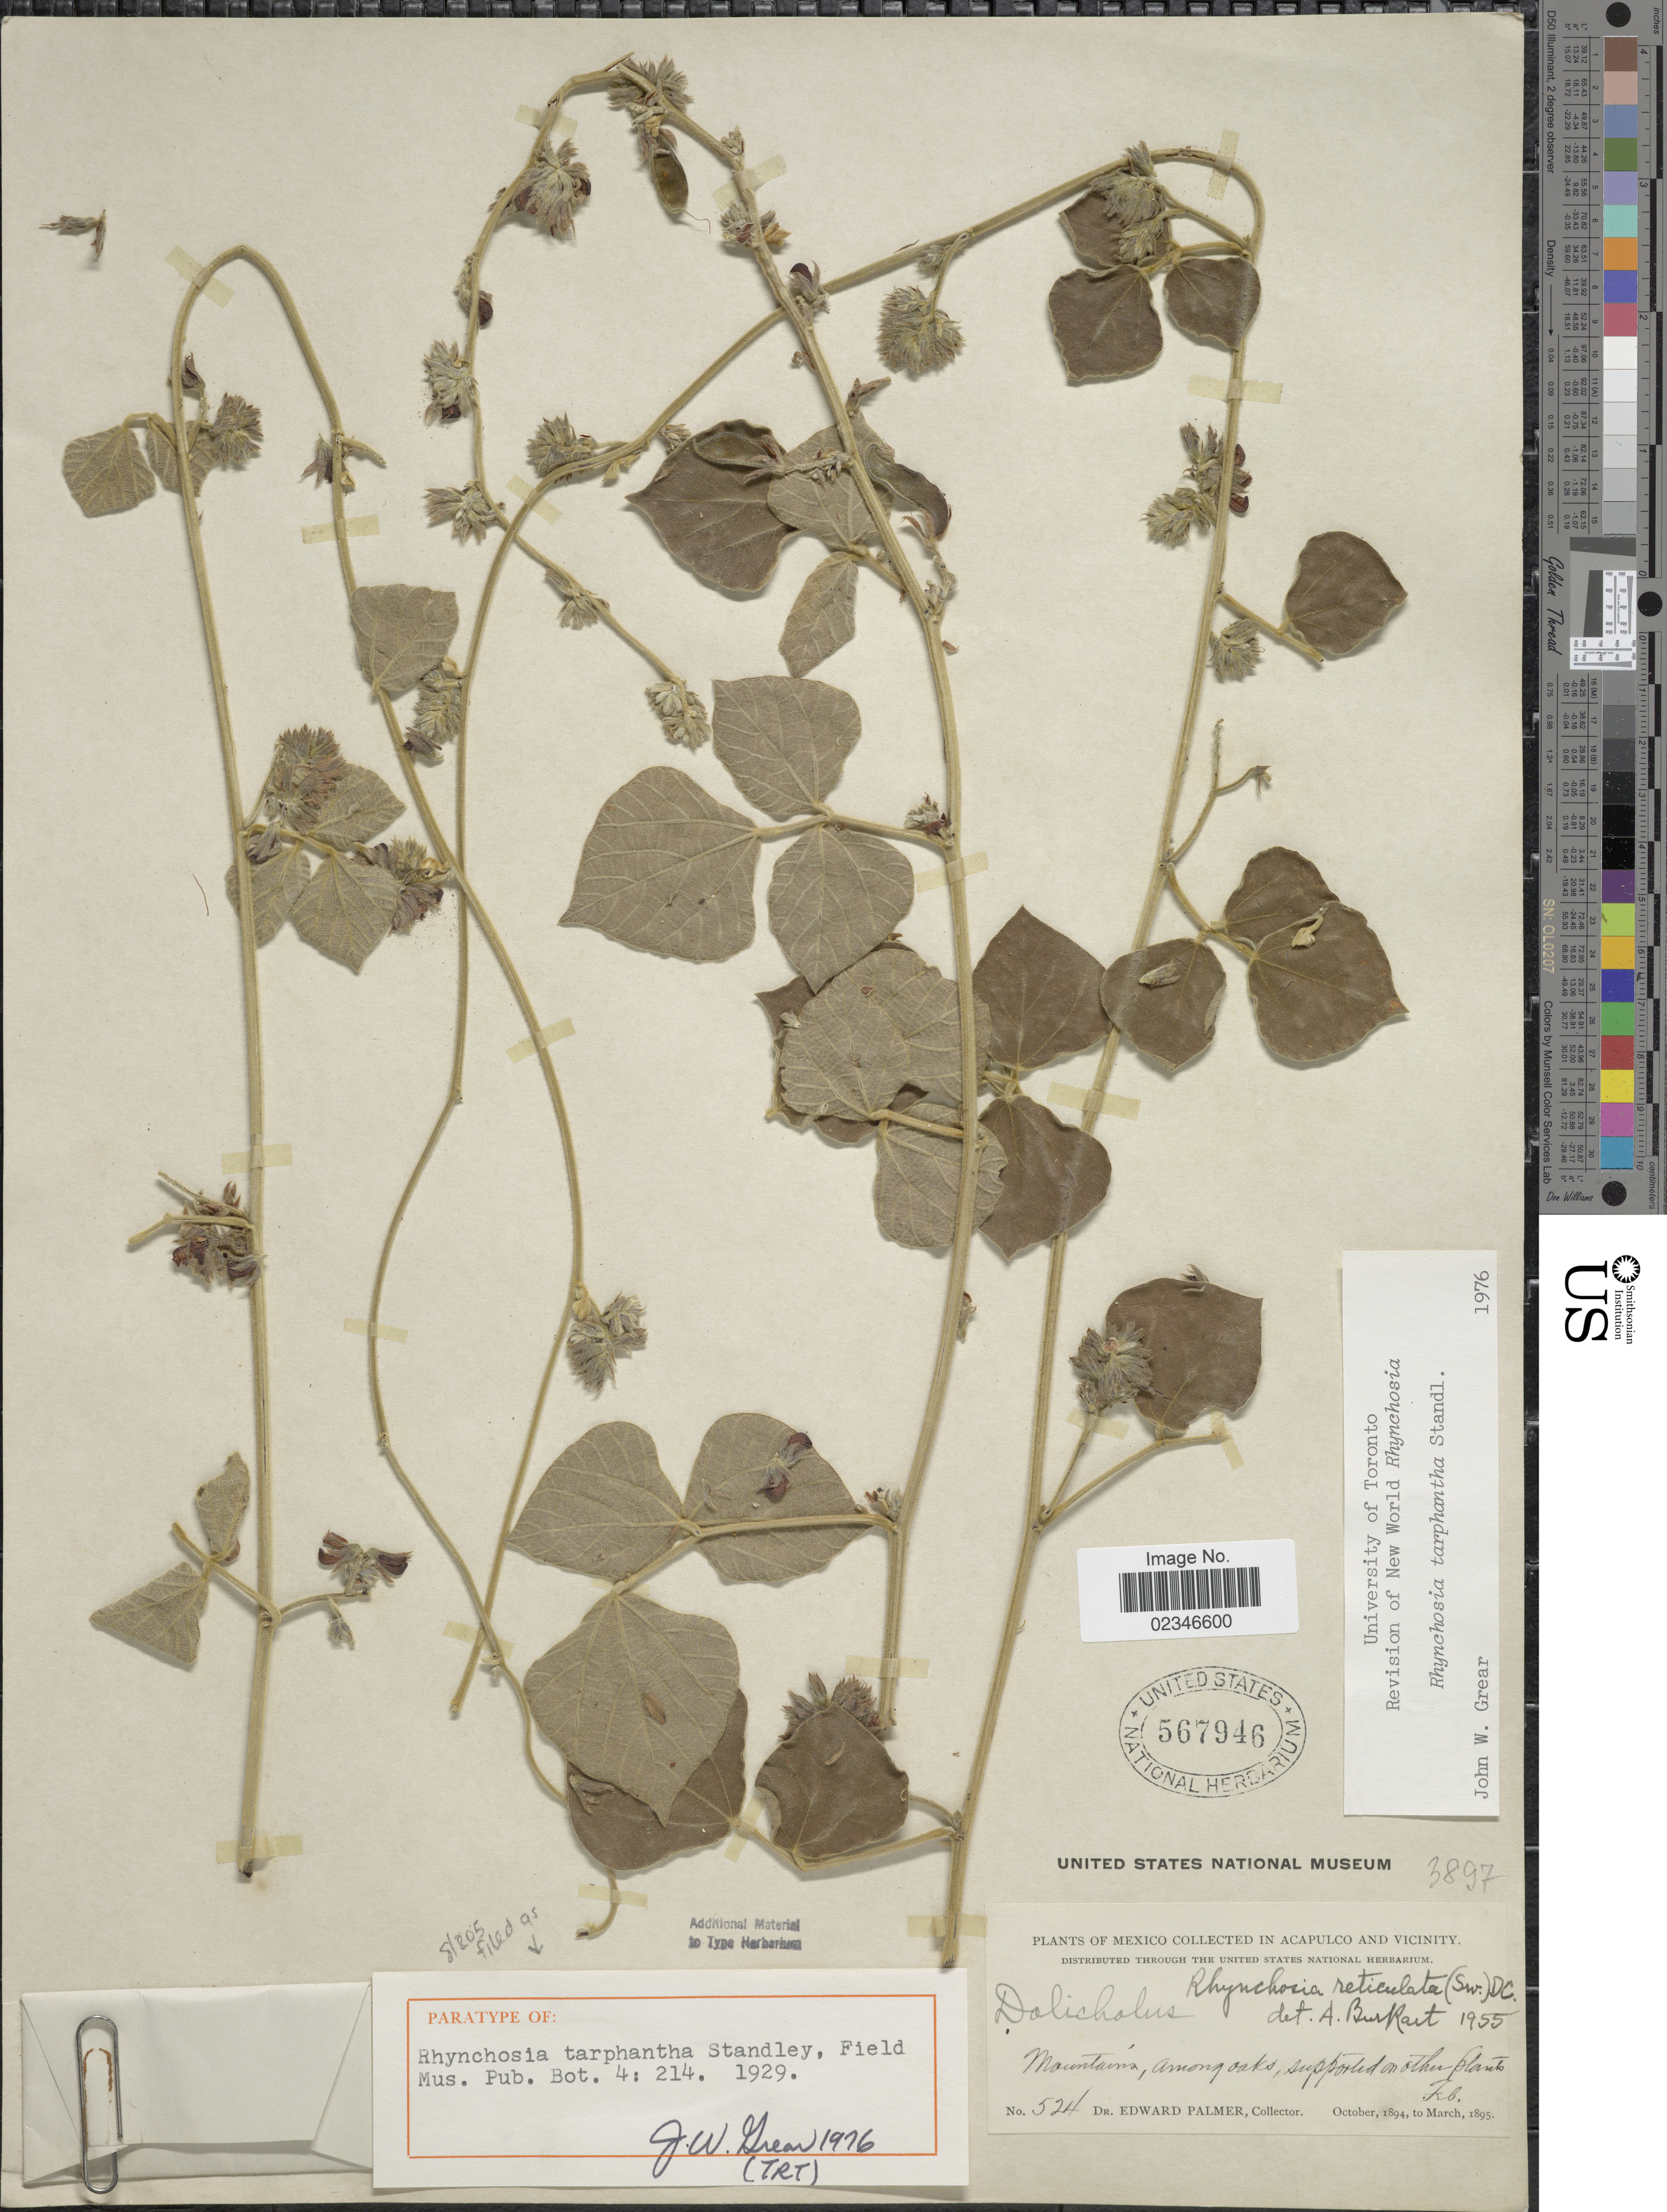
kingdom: Plantae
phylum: Tracheophyta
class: Magnoliopsida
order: Fabales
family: Fabaceae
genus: Rhynchosia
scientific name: Rhynchosia tarphantha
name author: Standl.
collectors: E. Palmer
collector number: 524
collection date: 1894-10/1895-03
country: Mexico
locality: In Acapulco and Vicinity, Mountains, among oaks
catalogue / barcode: US 567946